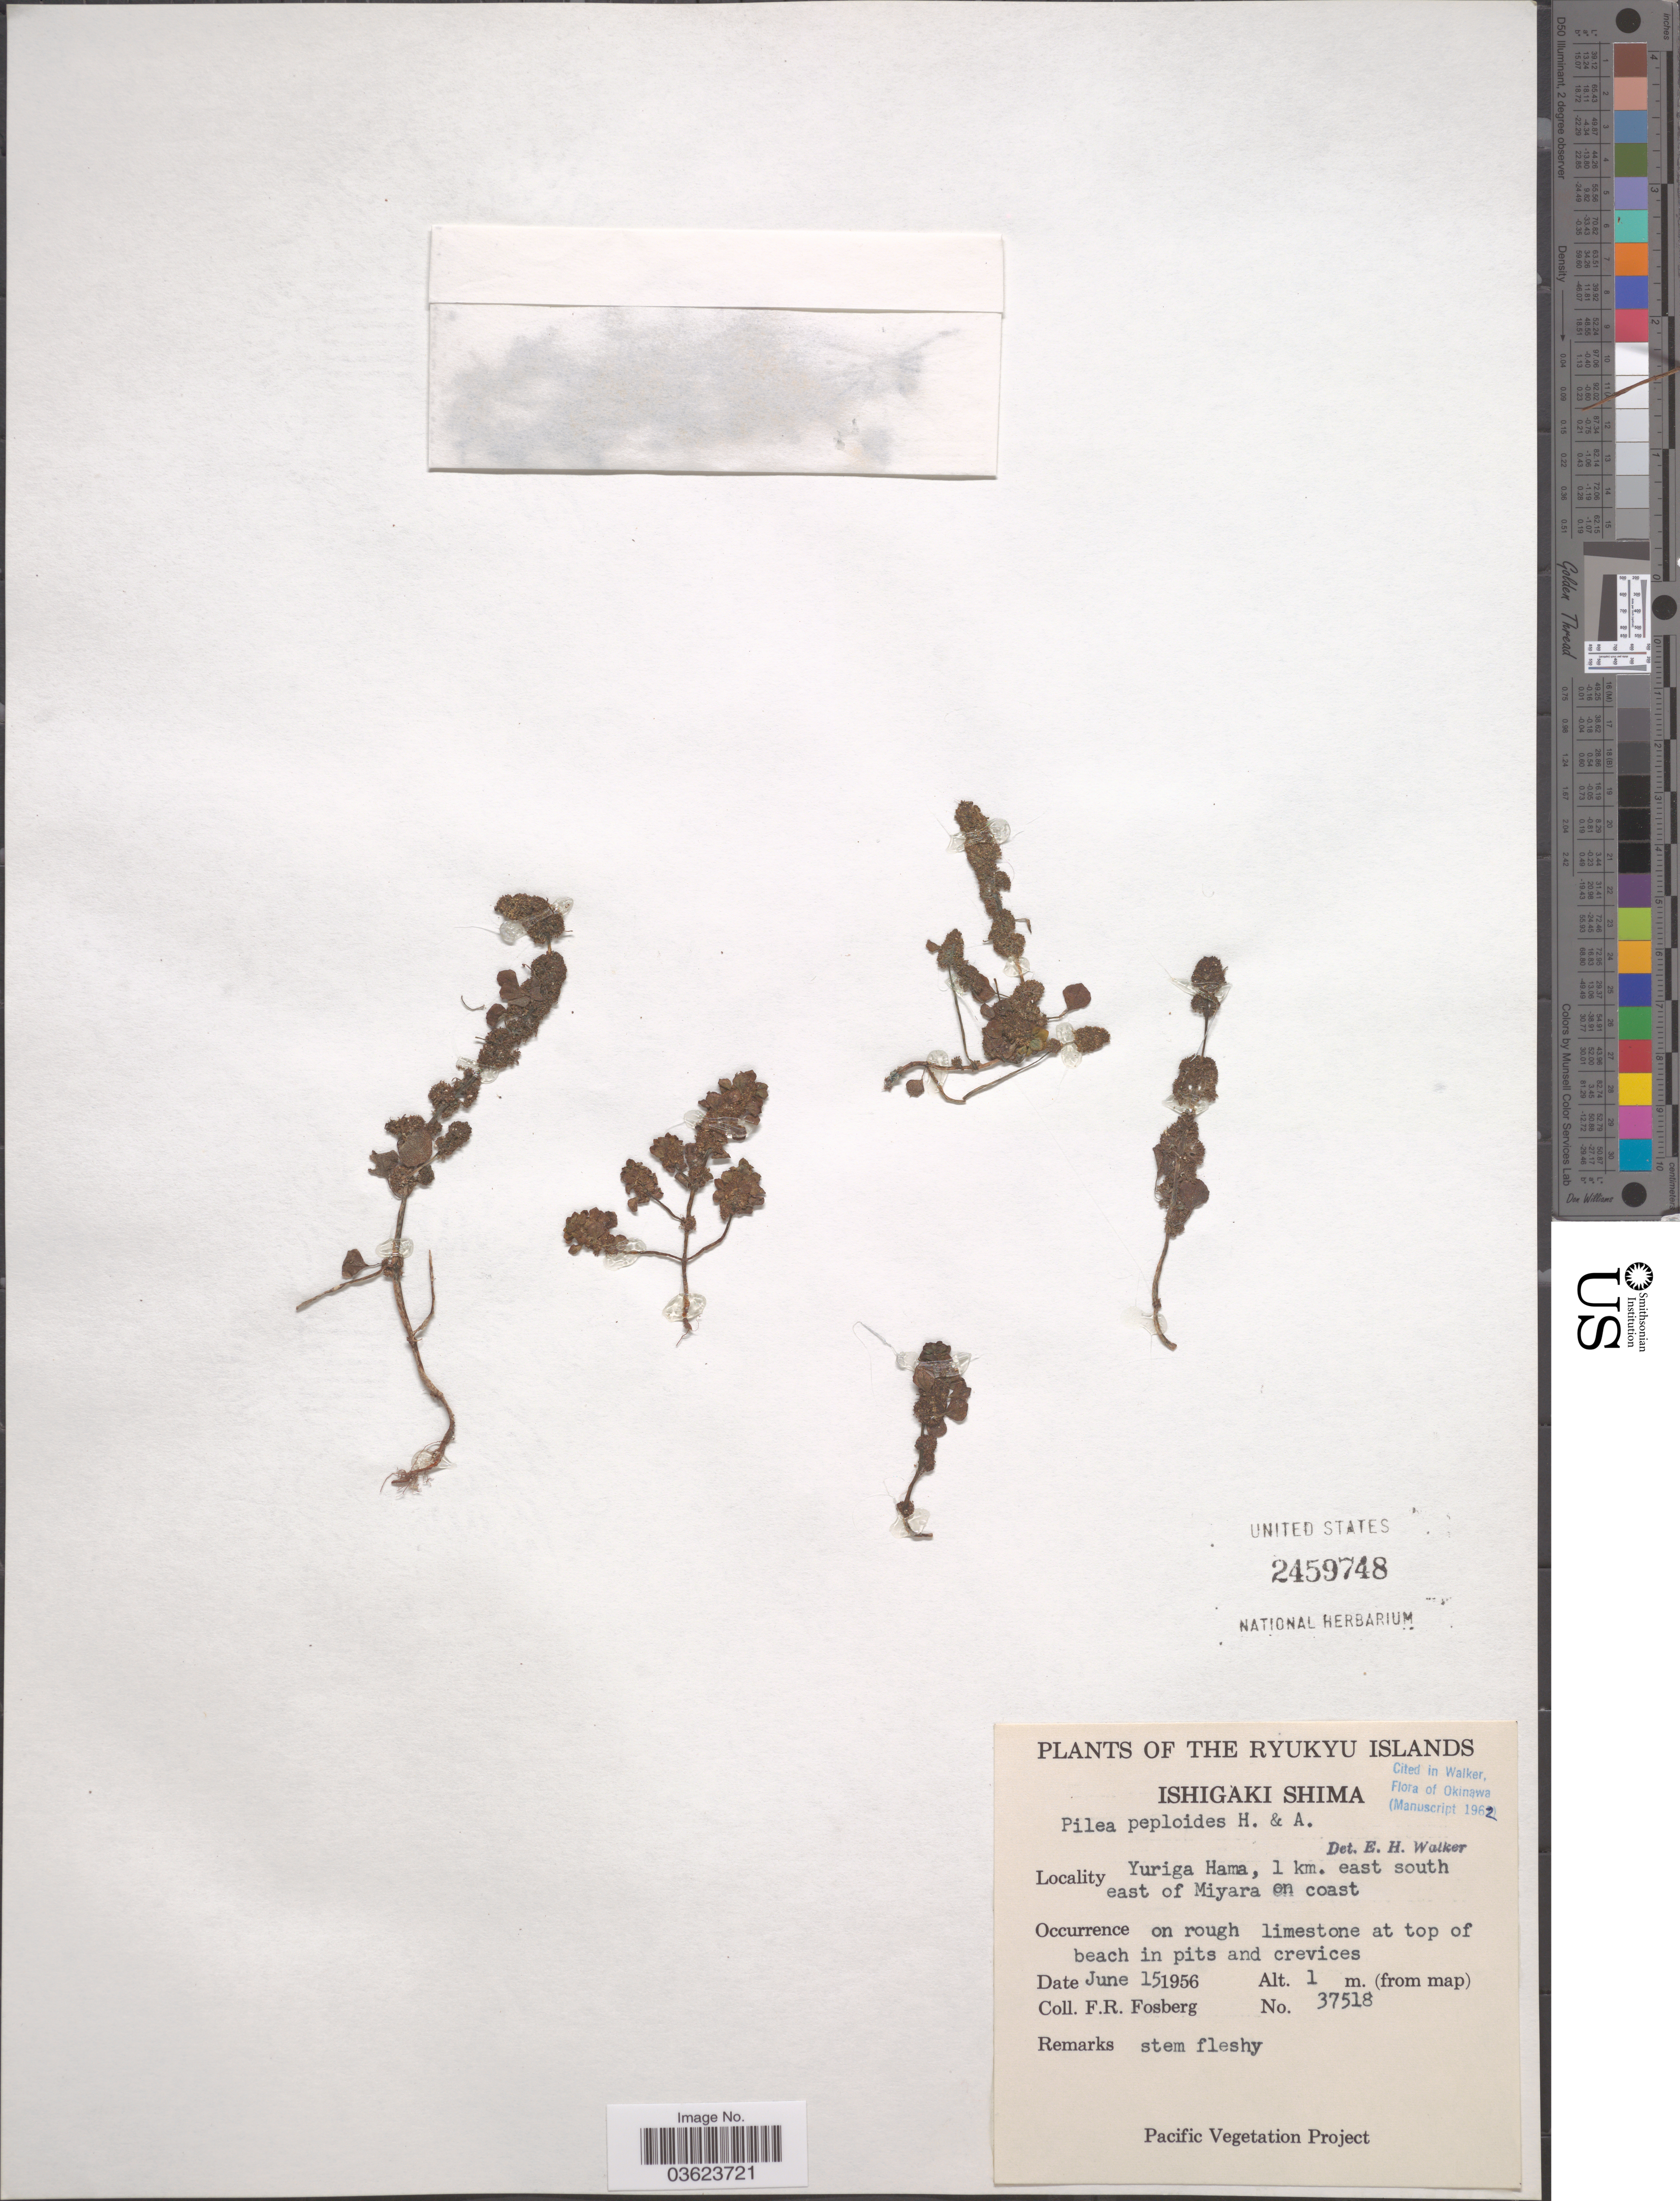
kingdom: Plantae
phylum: Tracheophyta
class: Magnoliopsida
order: Rosales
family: Urticaceae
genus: Pilea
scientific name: Pilea peploides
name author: (Gaudich.) Hook. & Arn.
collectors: F. R. Fosberg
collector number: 37518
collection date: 1956-06-15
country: Japan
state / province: Okinawa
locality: The Ryukyu Islands. Ishigaki Shima. Yuriga Hama, 1 km. east south east of Miyara on coast.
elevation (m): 1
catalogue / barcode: US 2459748